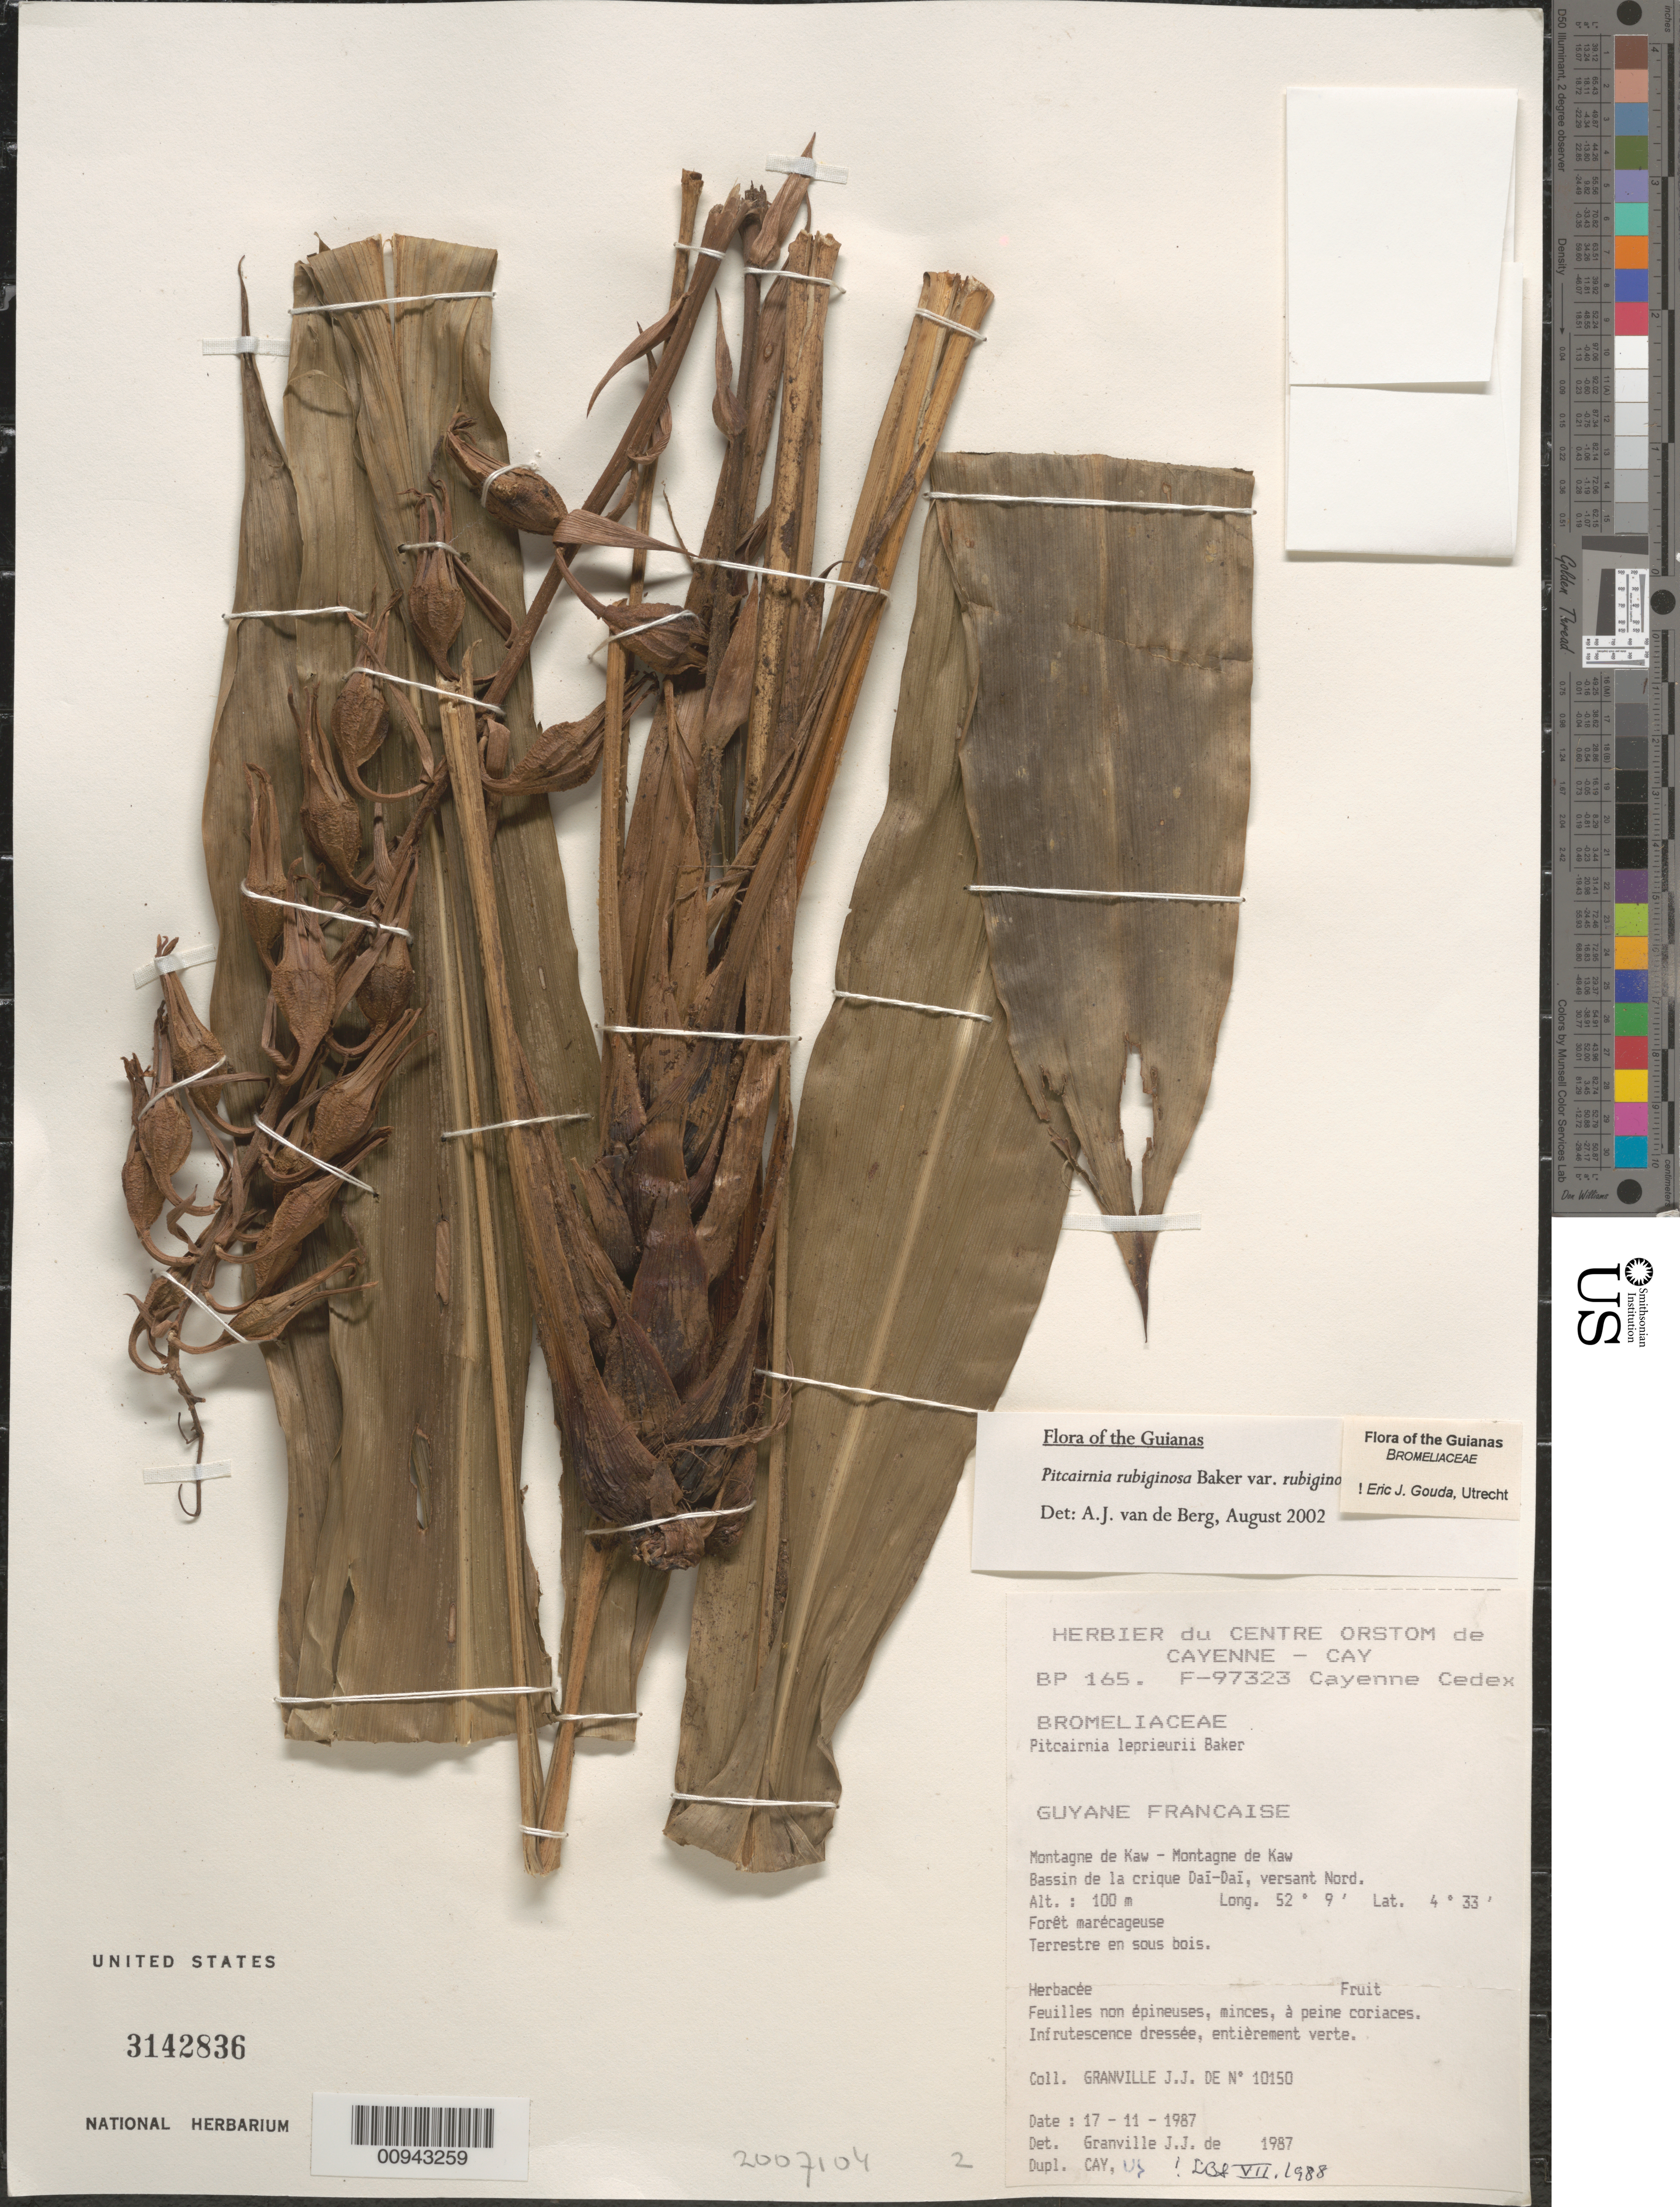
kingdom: Plantae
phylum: Tracheophyta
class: Liliopsida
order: Poales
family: Bromeliaceae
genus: Pitcairnia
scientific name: Pitcairnia rubiginosa var. rubiginosa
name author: Baker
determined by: Gouda, E. J.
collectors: J.-J. de Granville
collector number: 10150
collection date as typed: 17-Nov-87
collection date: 1987-11-17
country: French Guiana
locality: Montagne de Kaw, Bassin de la crique Dai-Dai, versant Nord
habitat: Terrestre en sous bois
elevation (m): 100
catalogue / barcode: US 3142836